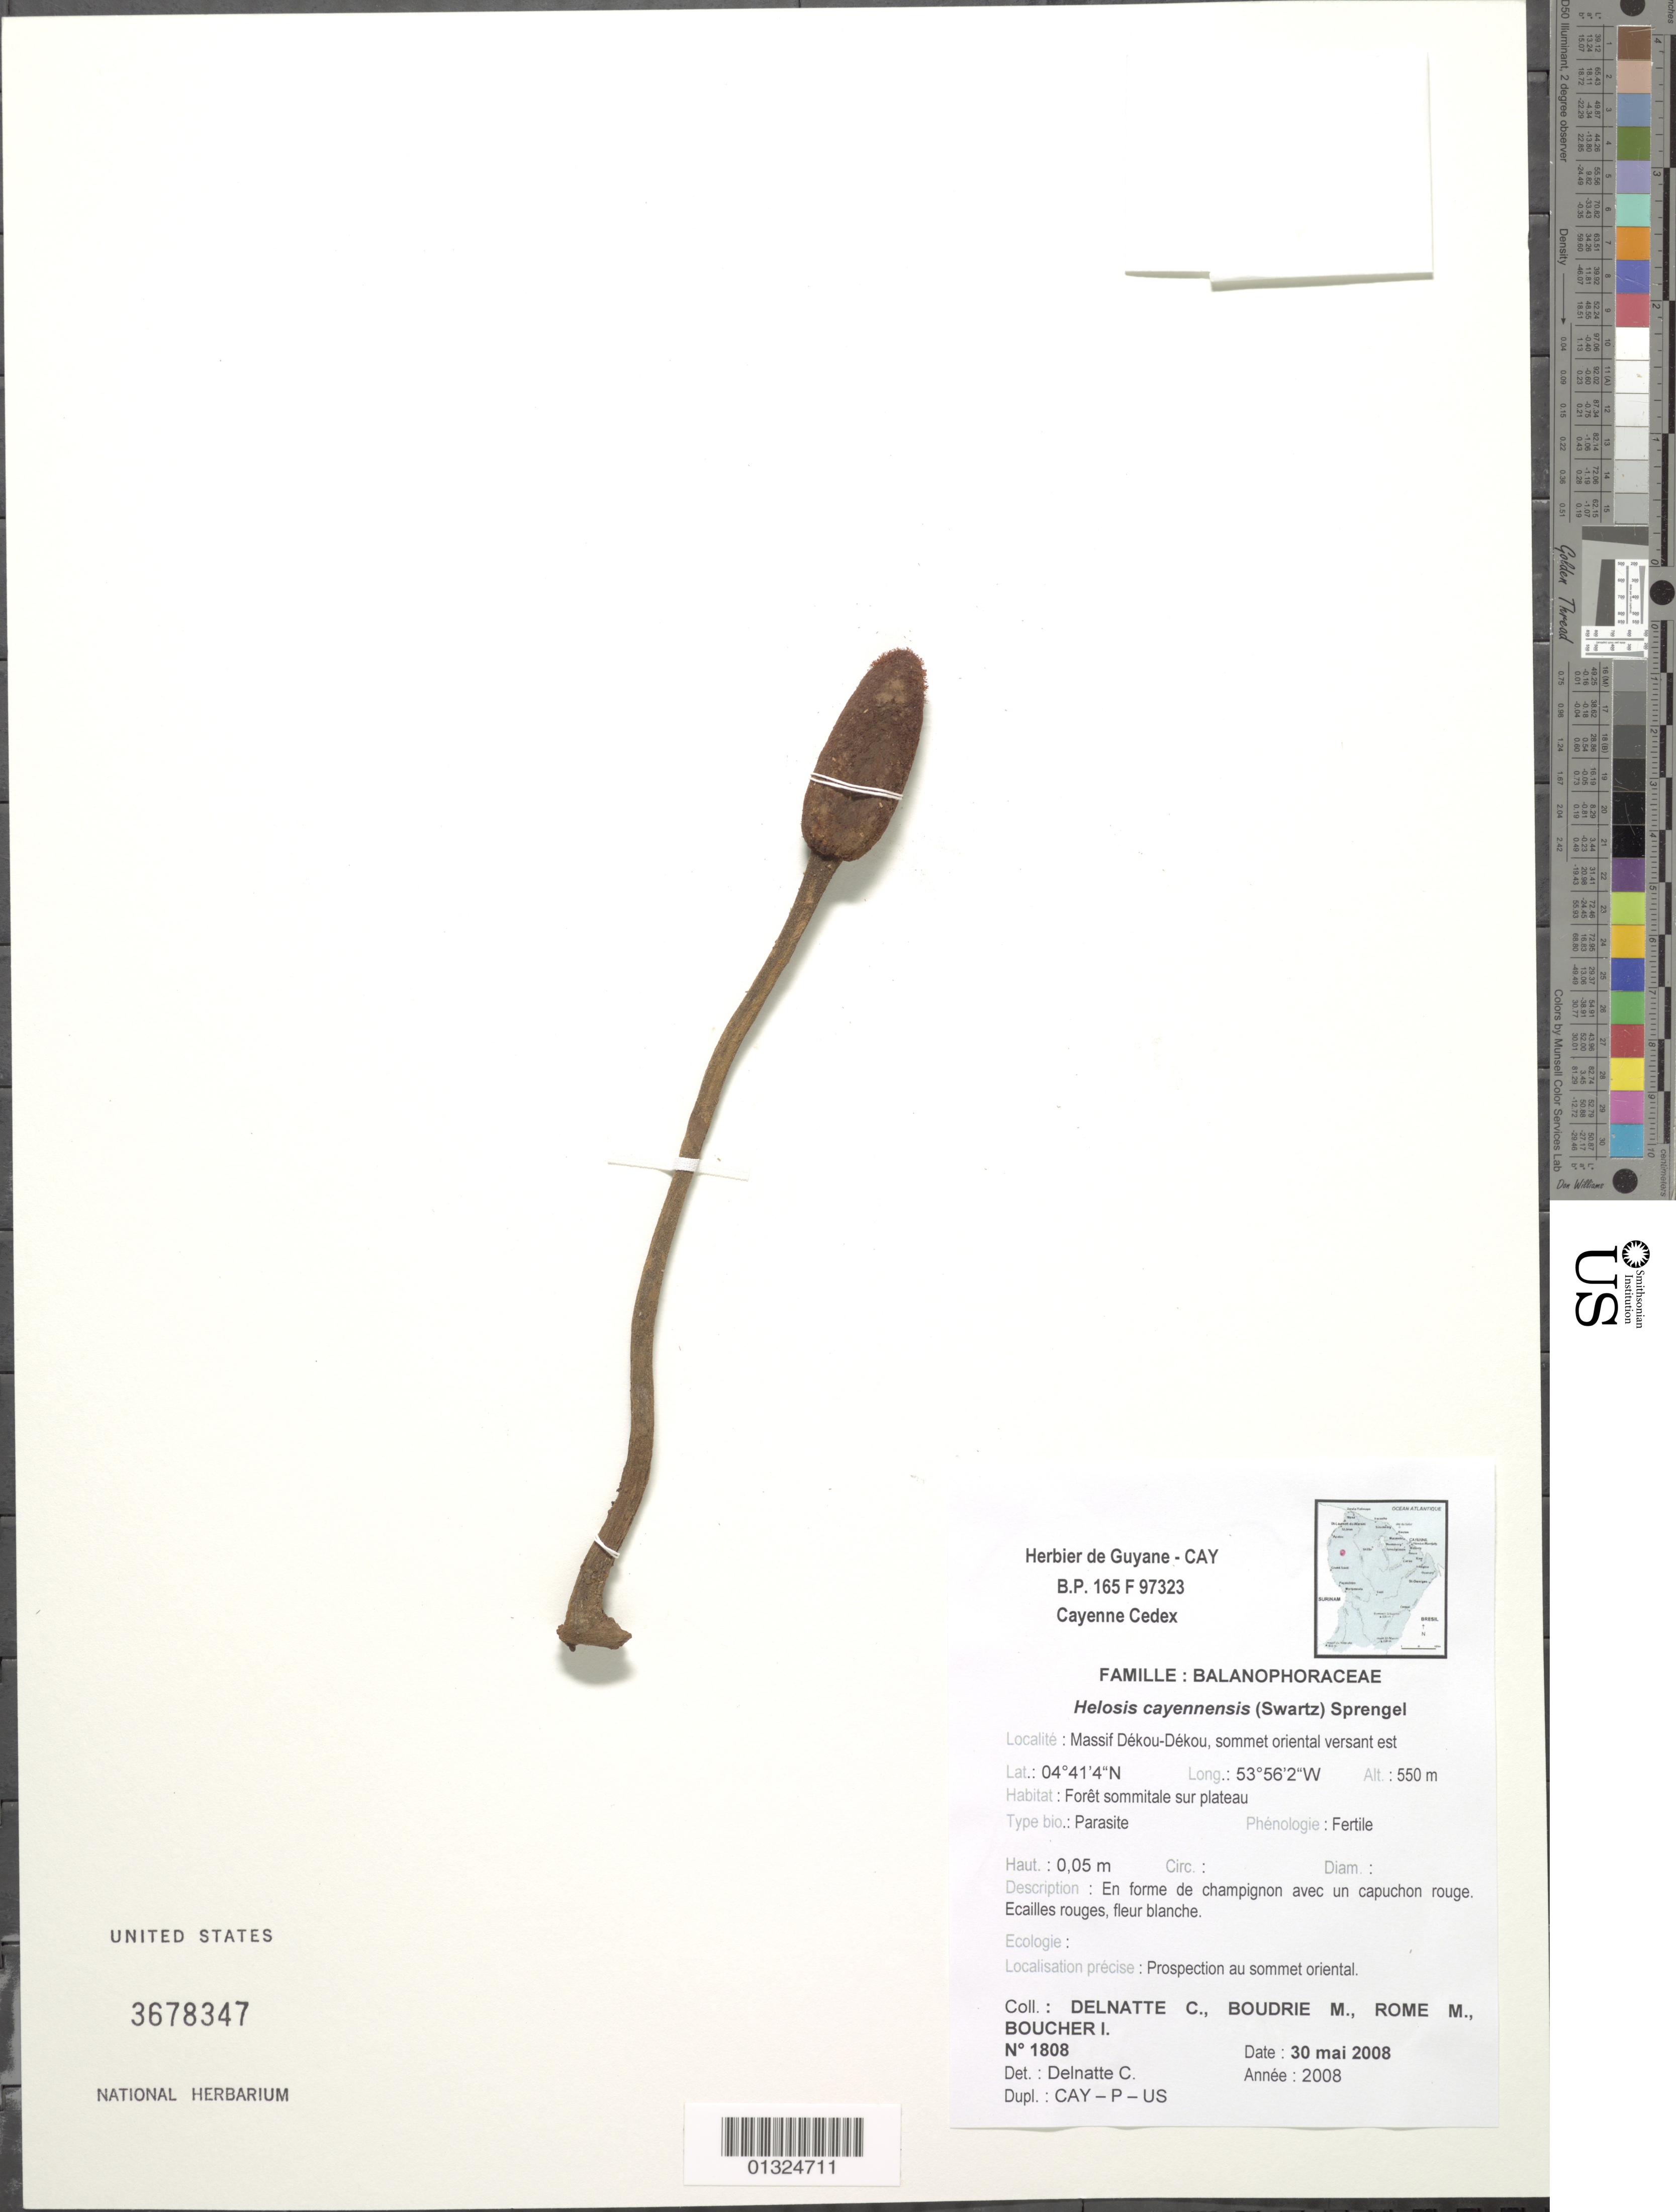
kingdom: Plantae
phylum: Tracheophyta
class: Magnoliopsida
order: Santalales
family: Balanophoraceae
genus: Helosis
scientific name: Helosis cayennensis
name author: (Sw.) Spreng.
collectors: C. Delnatte, M. Boudrie, M. Rome & I. Boucher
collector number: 1808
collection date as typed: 30 May 2008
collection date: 2008-05-30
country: French Guiana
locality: Massif Dekou-Dekou, sommet oriental versant est; prosection au sommet oriental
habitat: Foret sommitale sur plateau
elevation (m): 550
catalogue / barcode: US 3678347